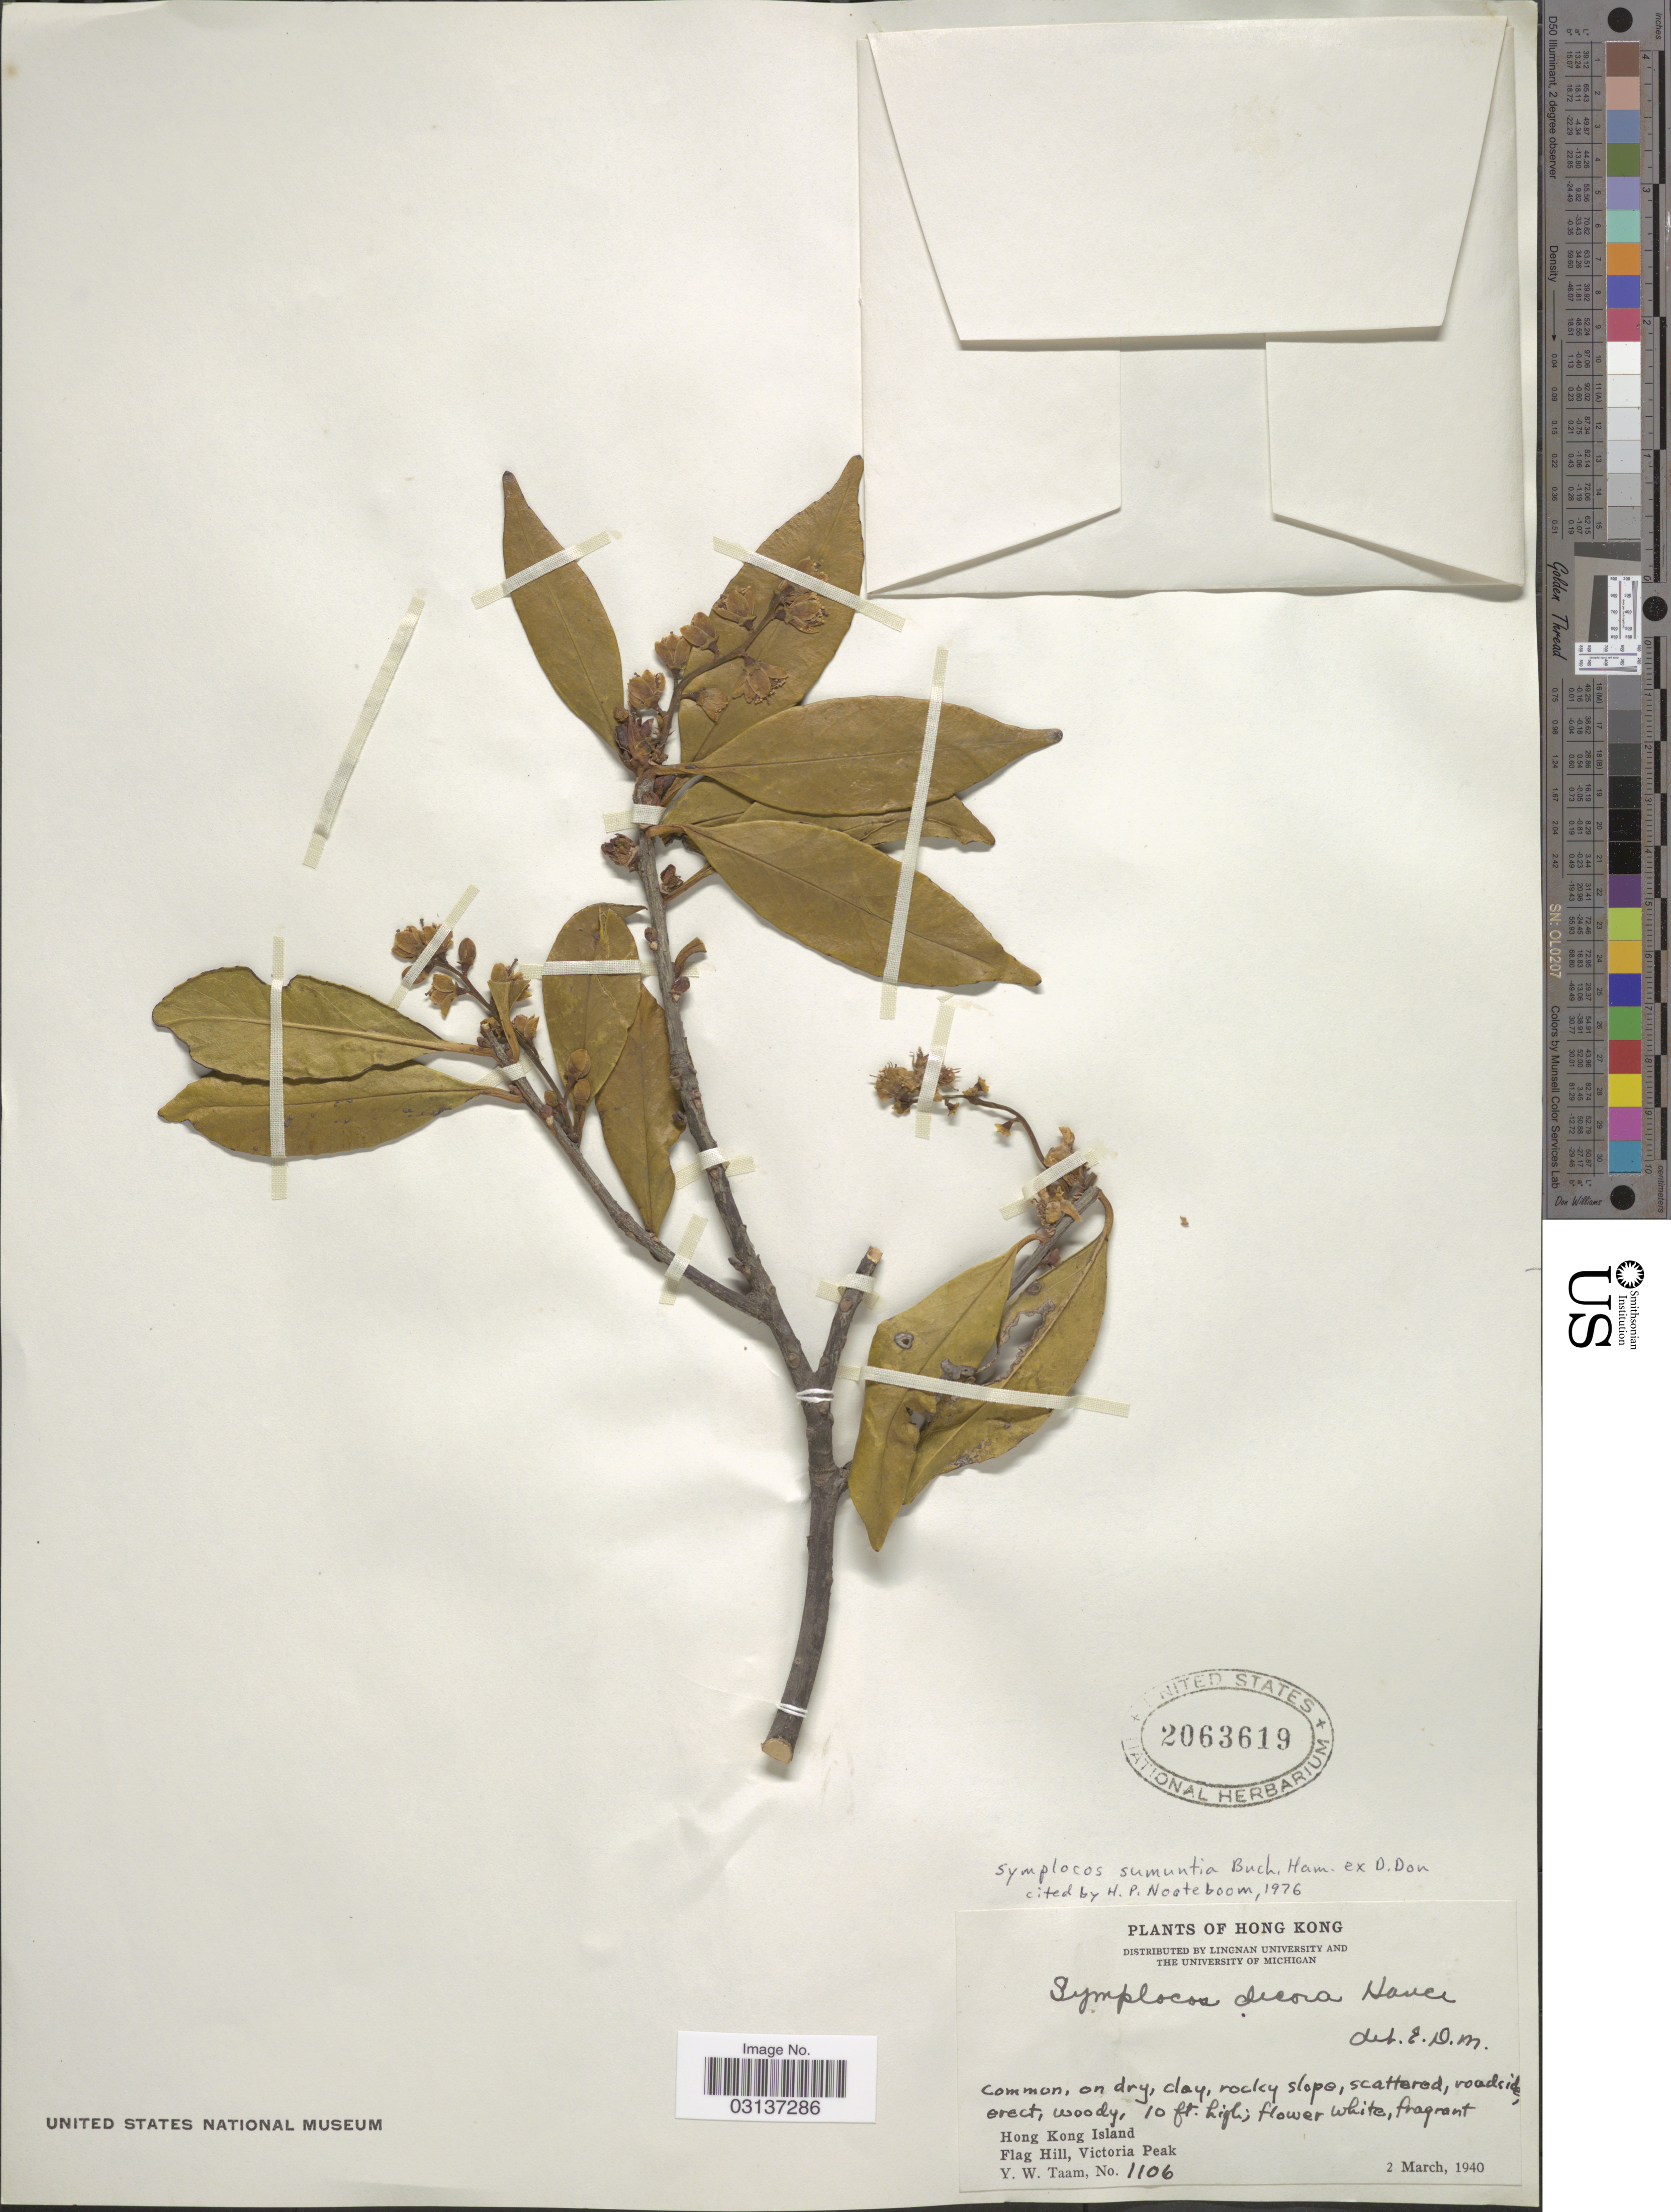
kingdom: Plantae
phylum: Tracheophyta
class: Magnoliopsida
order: Ericales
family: Symplocaceae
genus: Symplocos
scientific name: Symplocos sumuntia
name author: Buch.-Ham. ex D. Don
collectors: Y. W. Taam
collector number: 1106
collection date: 1940-03-02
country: China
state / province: Hong Kong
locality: Hong Kong Island. Flag Hill, Victoria Peak.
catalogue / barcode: US 2063619